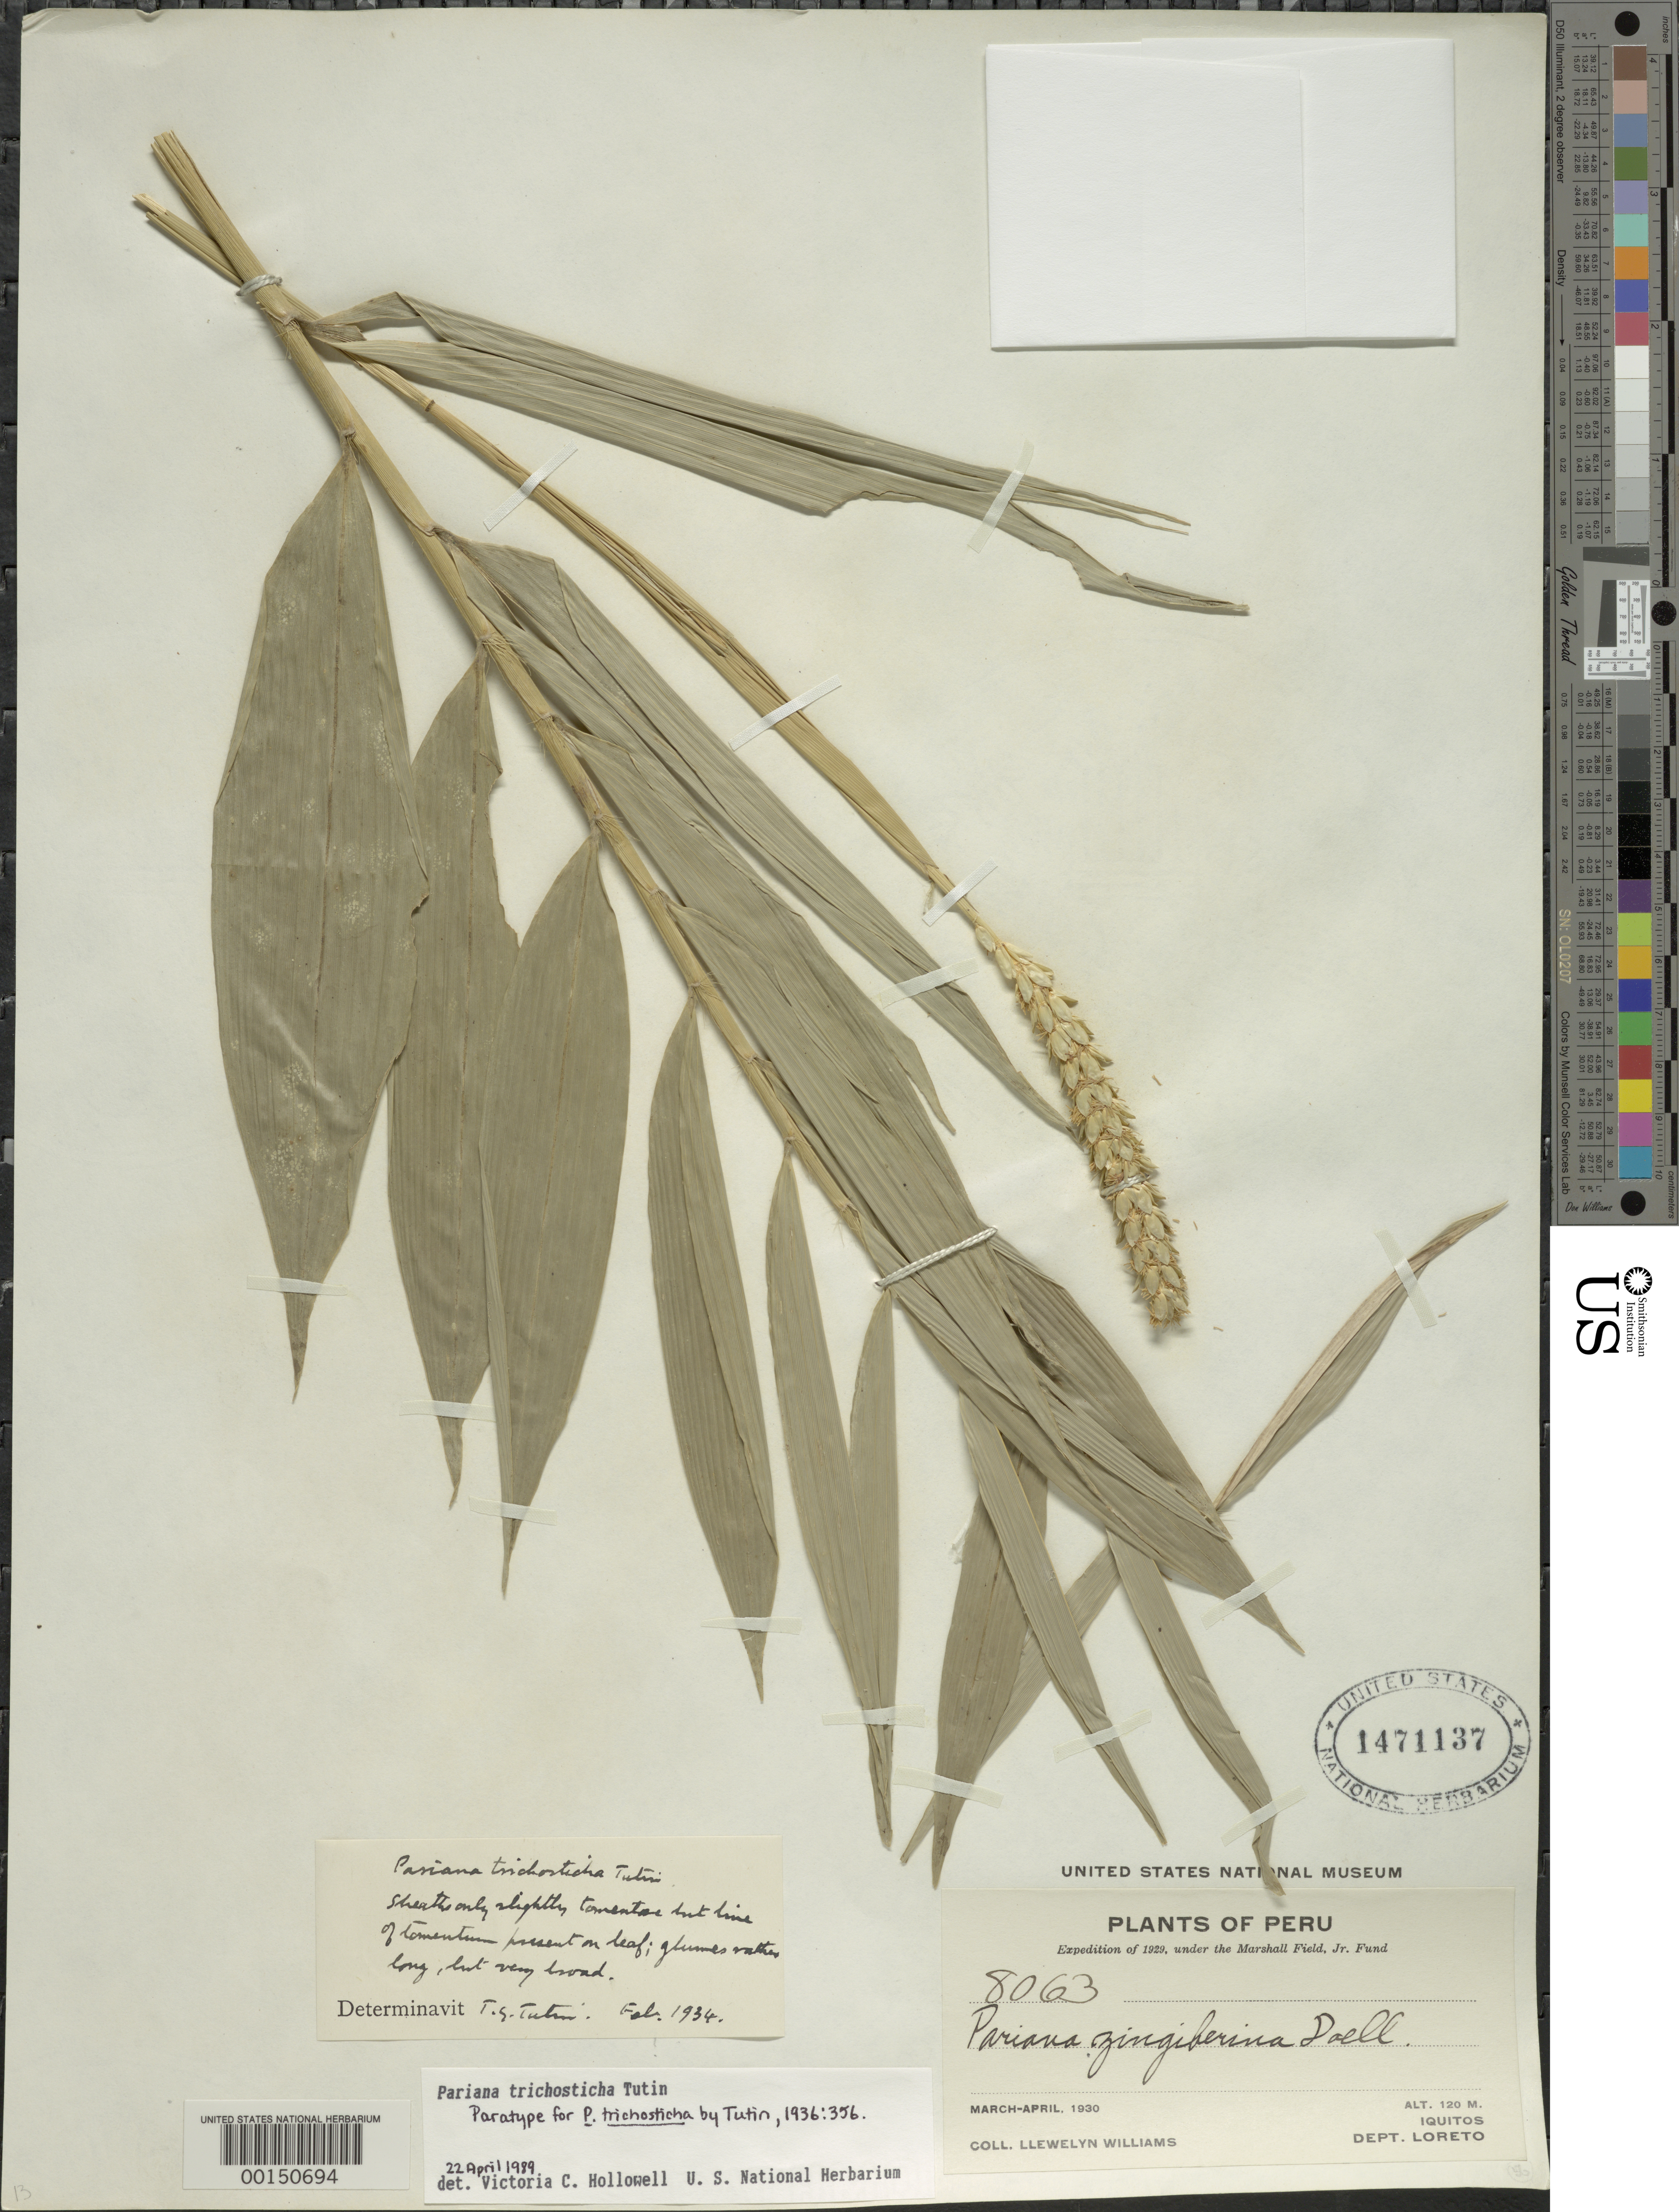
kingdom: Plantae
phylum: Tracheophyta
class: Liliopsida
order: Poales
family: Poaceae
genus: Pariana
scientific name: Pariana trichosticha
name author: Tutin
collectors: Ll. Williams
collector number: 8063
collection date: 1930-03/1930-04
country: Peru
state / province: Loreto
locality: Iquitos, Dept. Loreto.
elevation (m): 120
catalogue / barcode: US 1471137